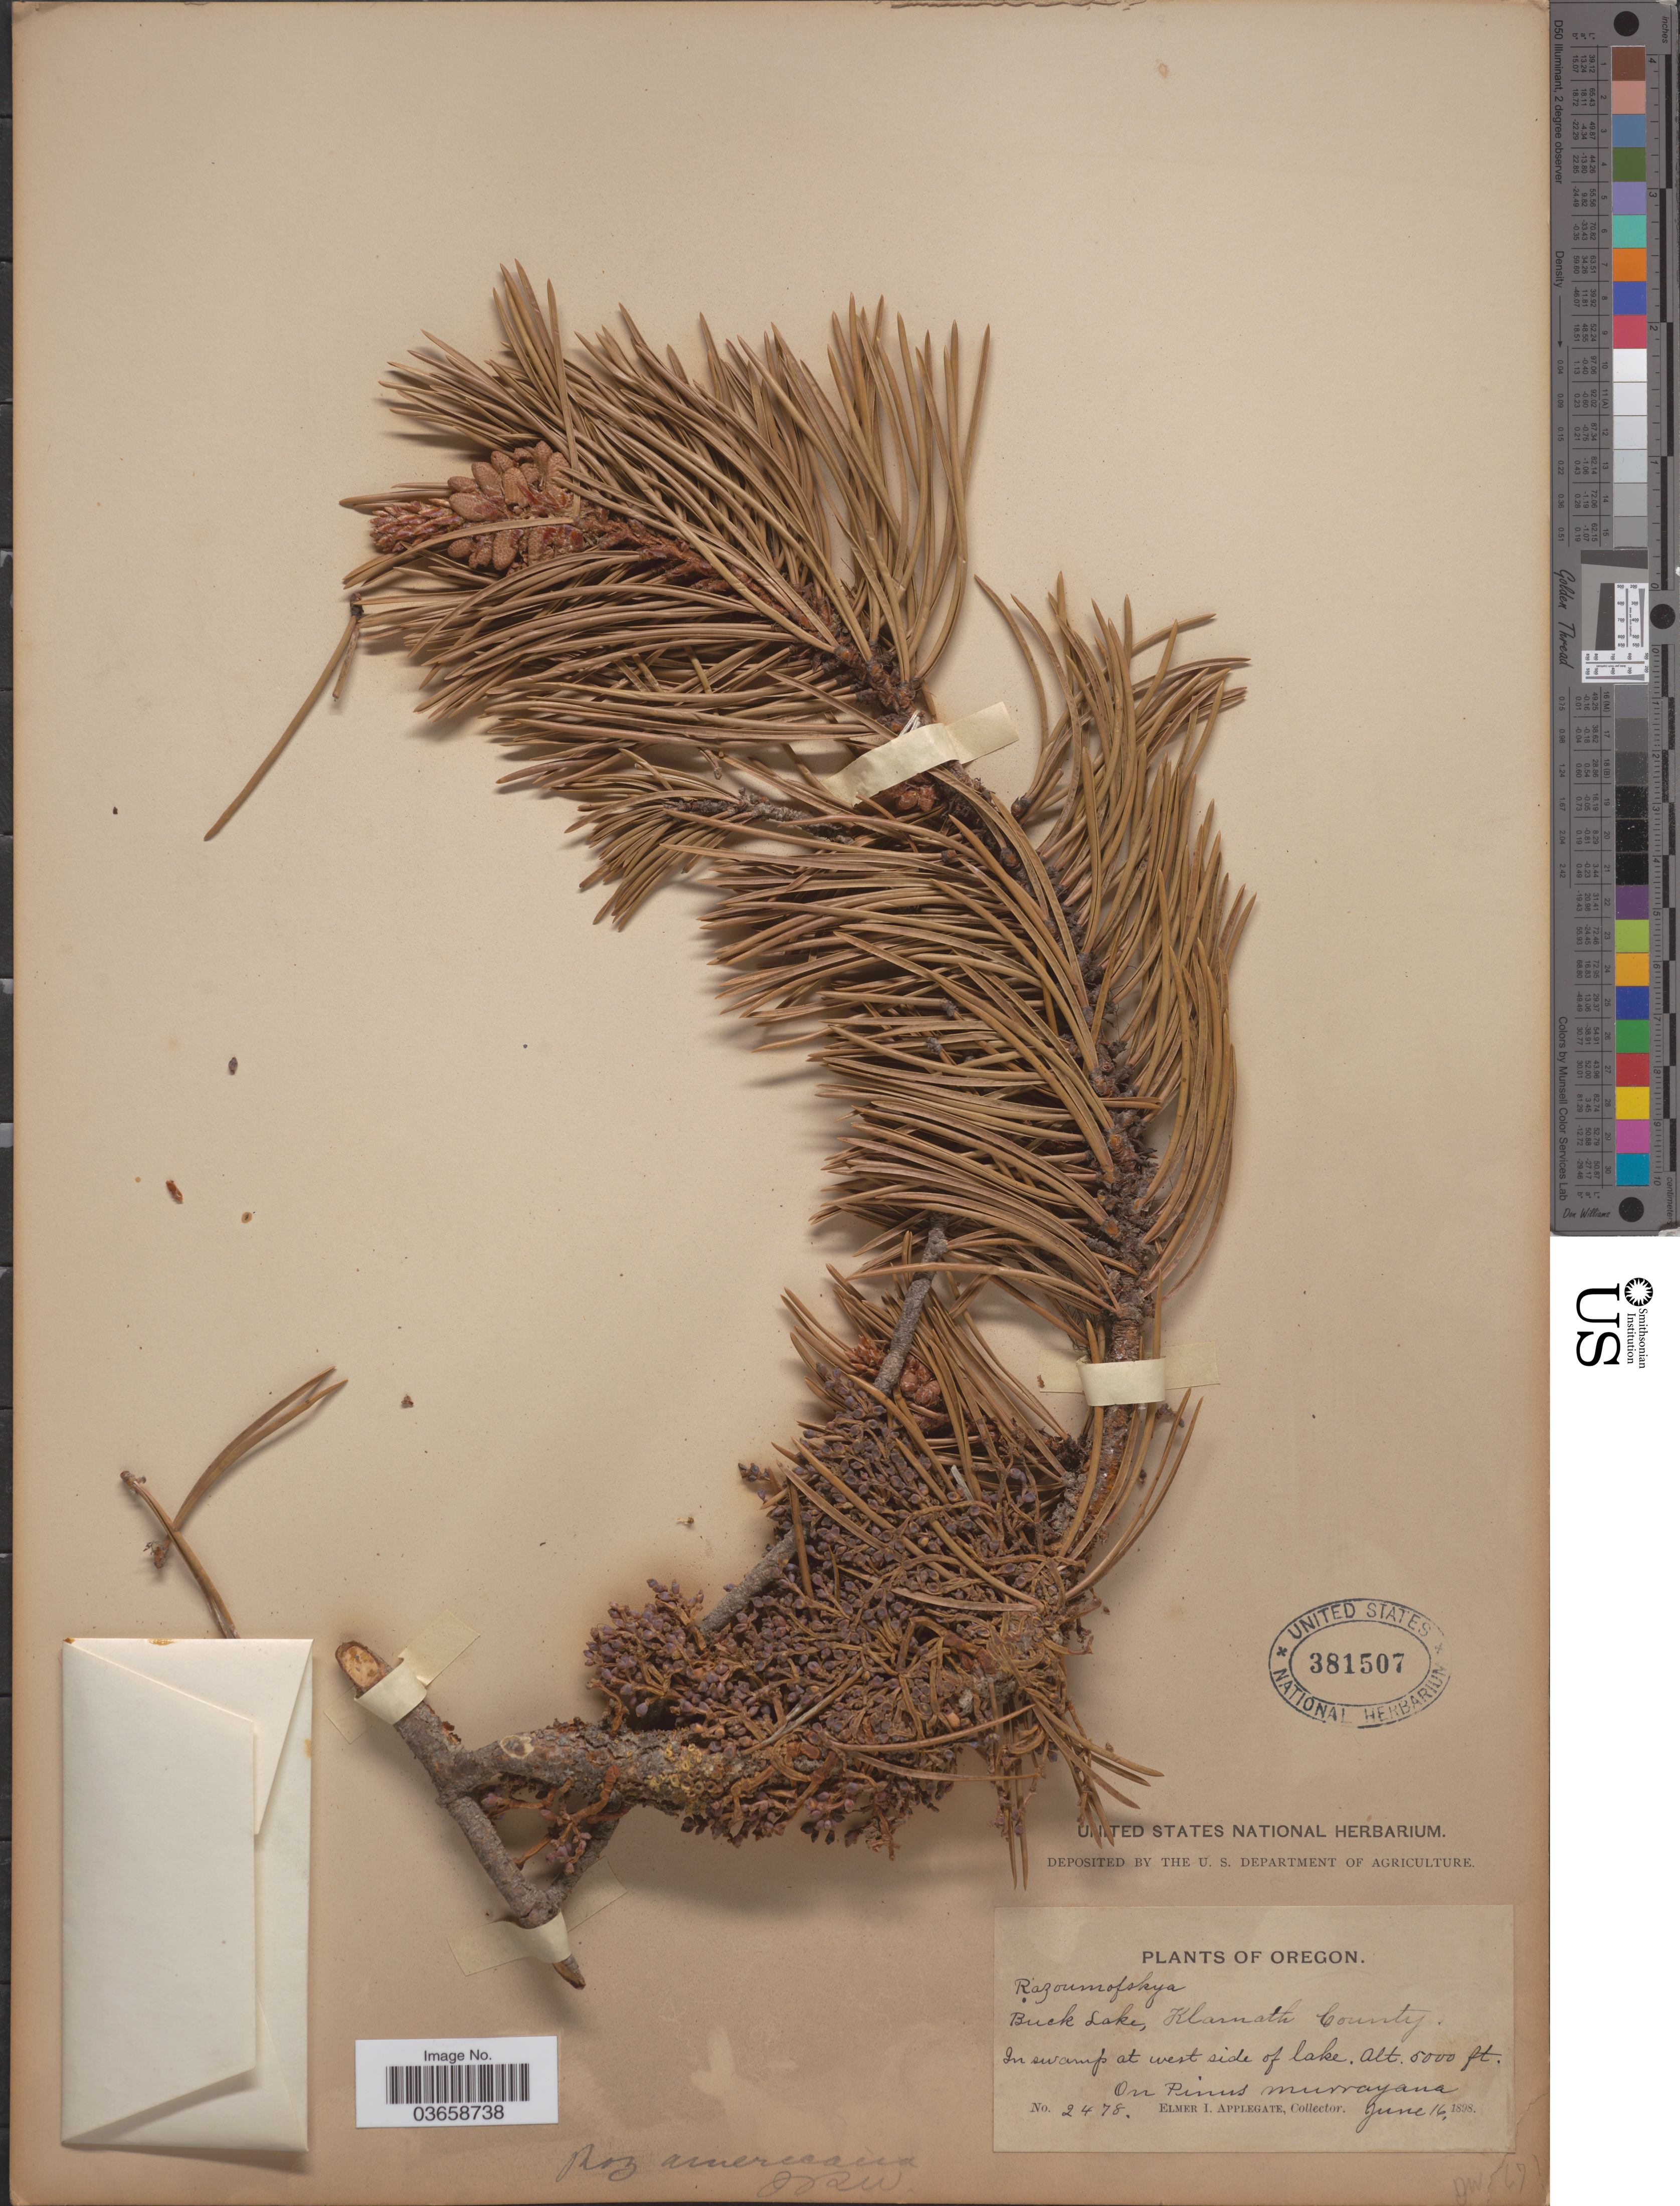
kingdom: Plantae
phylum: Tracheophyta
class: Magnoliopsida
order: Santalales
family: Viscaceae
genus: Arceuthobium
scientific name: Arceuthobium americanum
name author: Nutt. ex A. Gray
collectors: E. I. Applegate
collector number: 2478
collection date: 1898-06-16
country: United States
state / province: Oregon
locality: Buck Lake, Klamath County. In swamps at west side of lake.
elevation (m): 1524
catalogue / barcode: US 381507